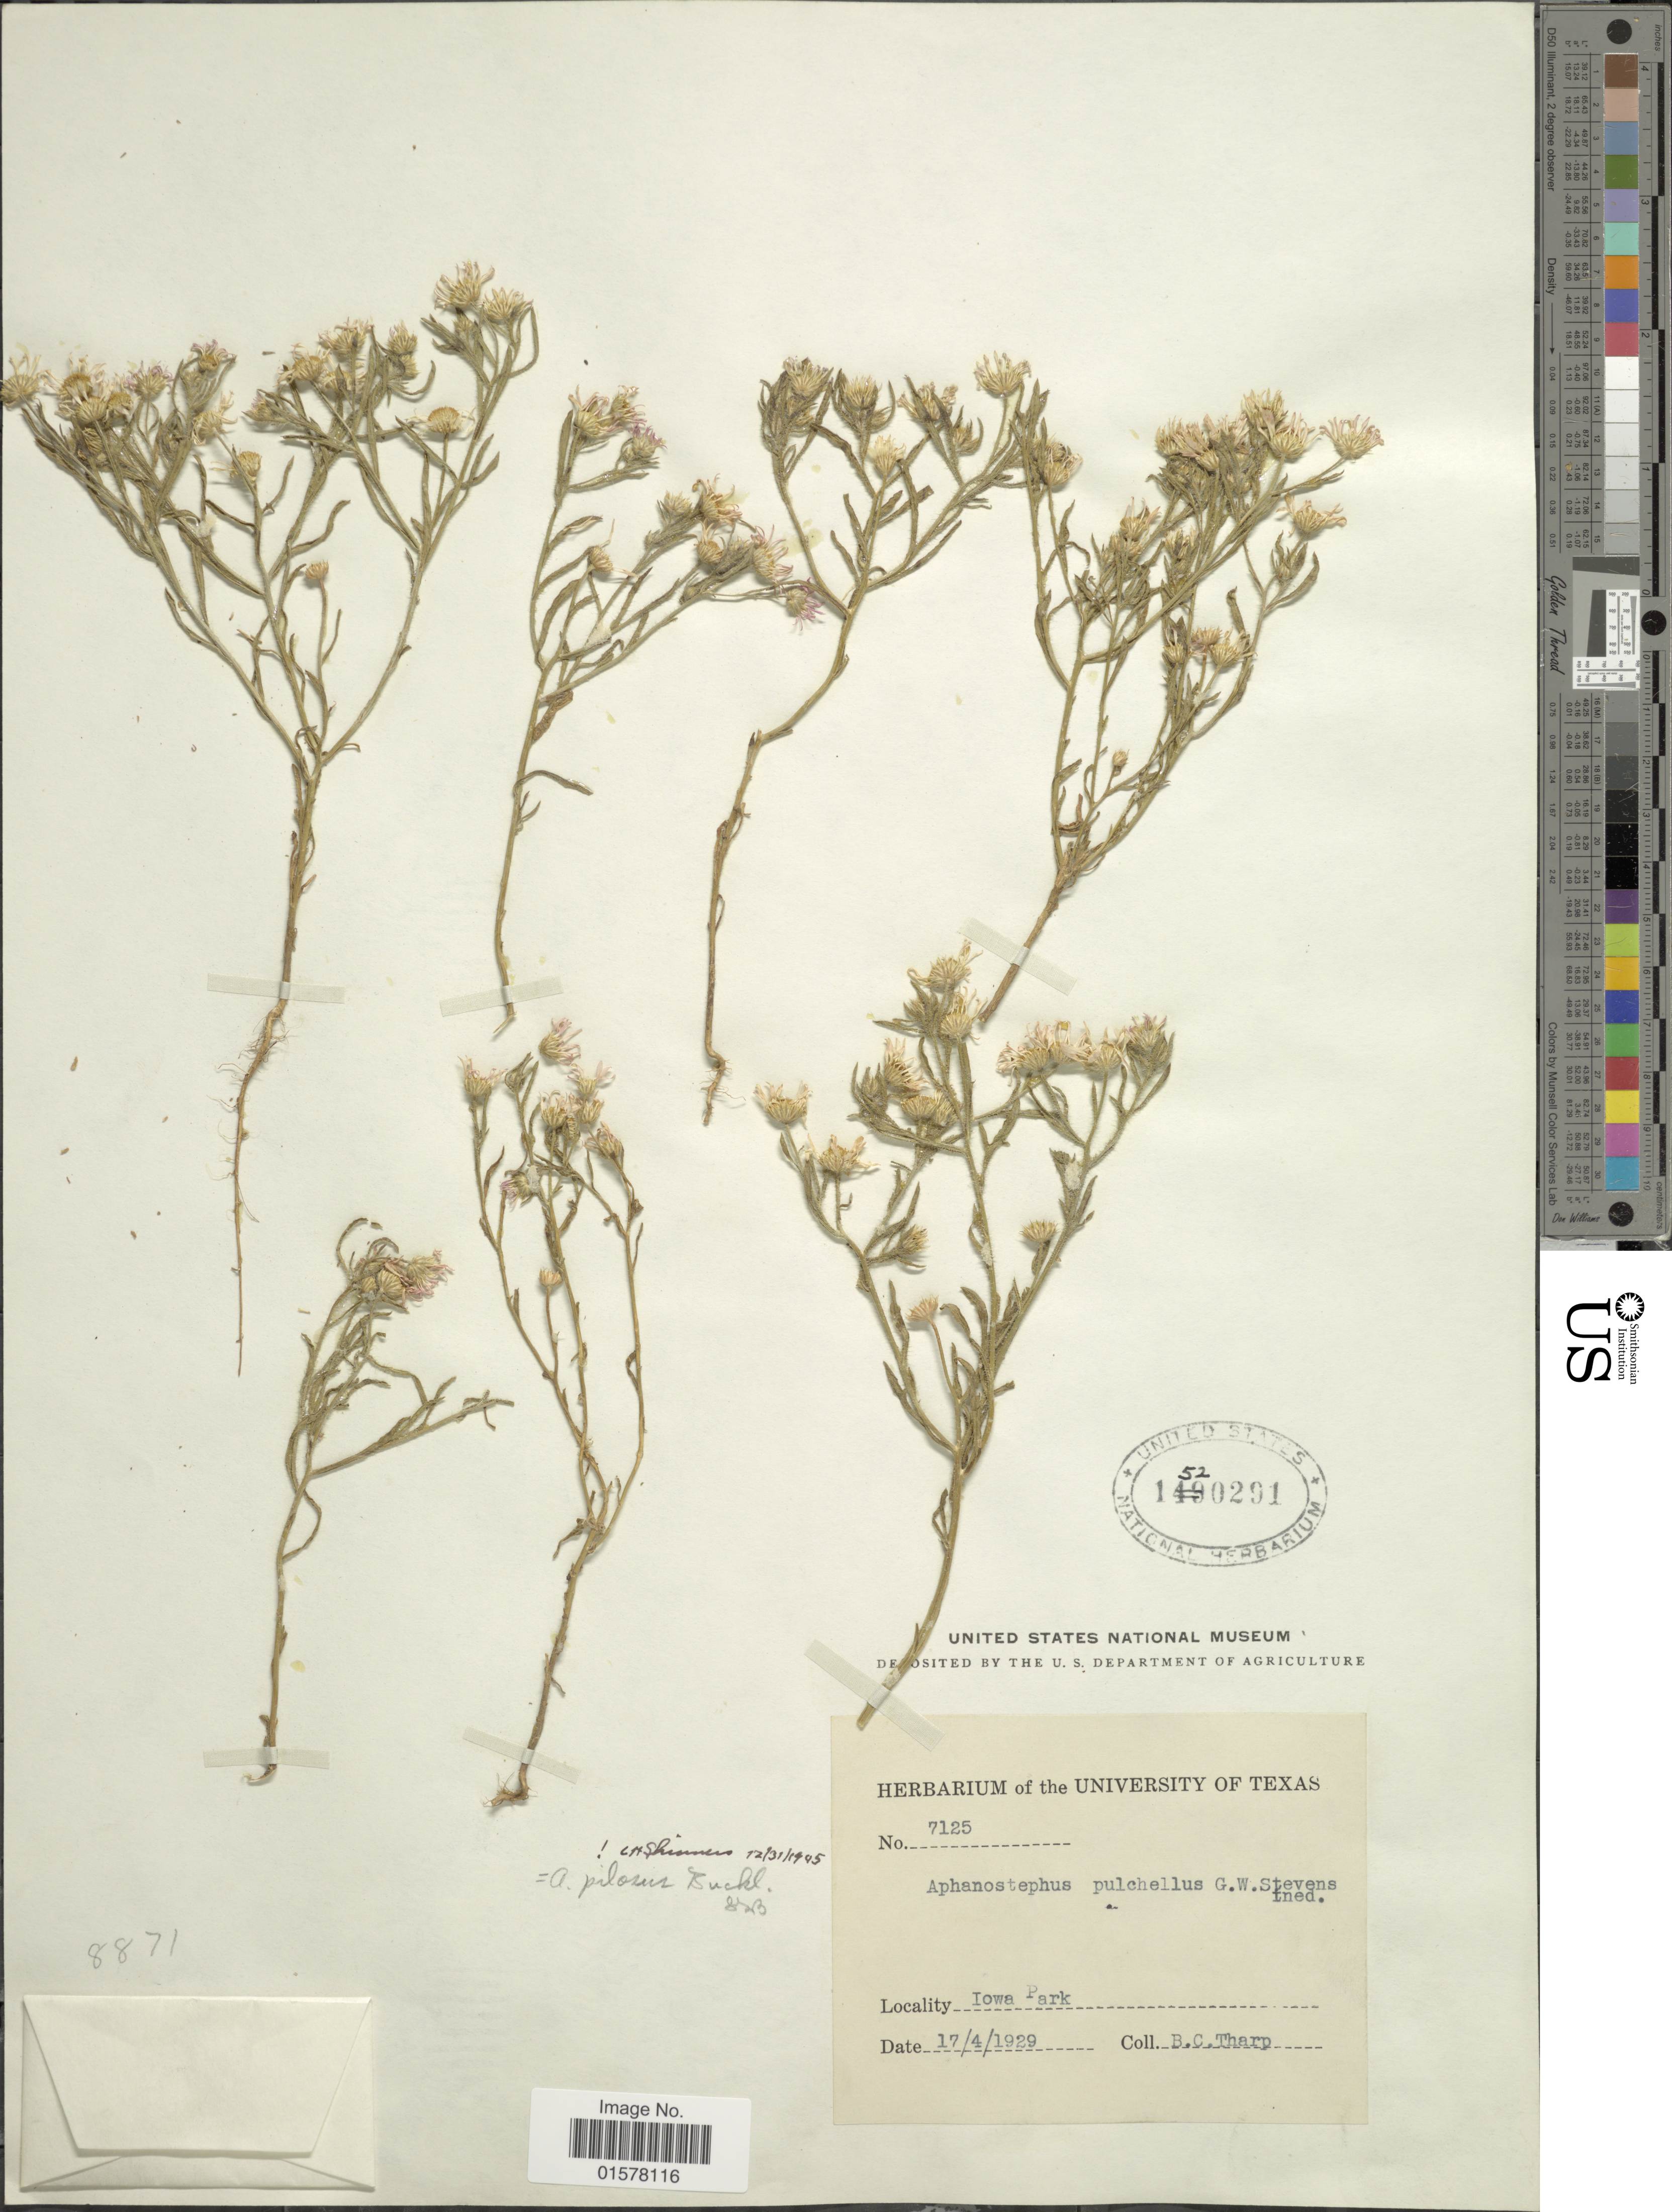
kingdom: Plantae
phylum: Tracheophyta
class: Magnoliopsida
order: Asterales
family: Asteraceae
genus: Aphanostephus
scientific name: Aphanostephus pilosus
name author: Buckley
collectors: B. C. Tharp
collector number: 7125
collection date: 1929-04-17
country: United States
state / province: Iowa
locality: Iowa Park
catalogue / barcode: US 1520291